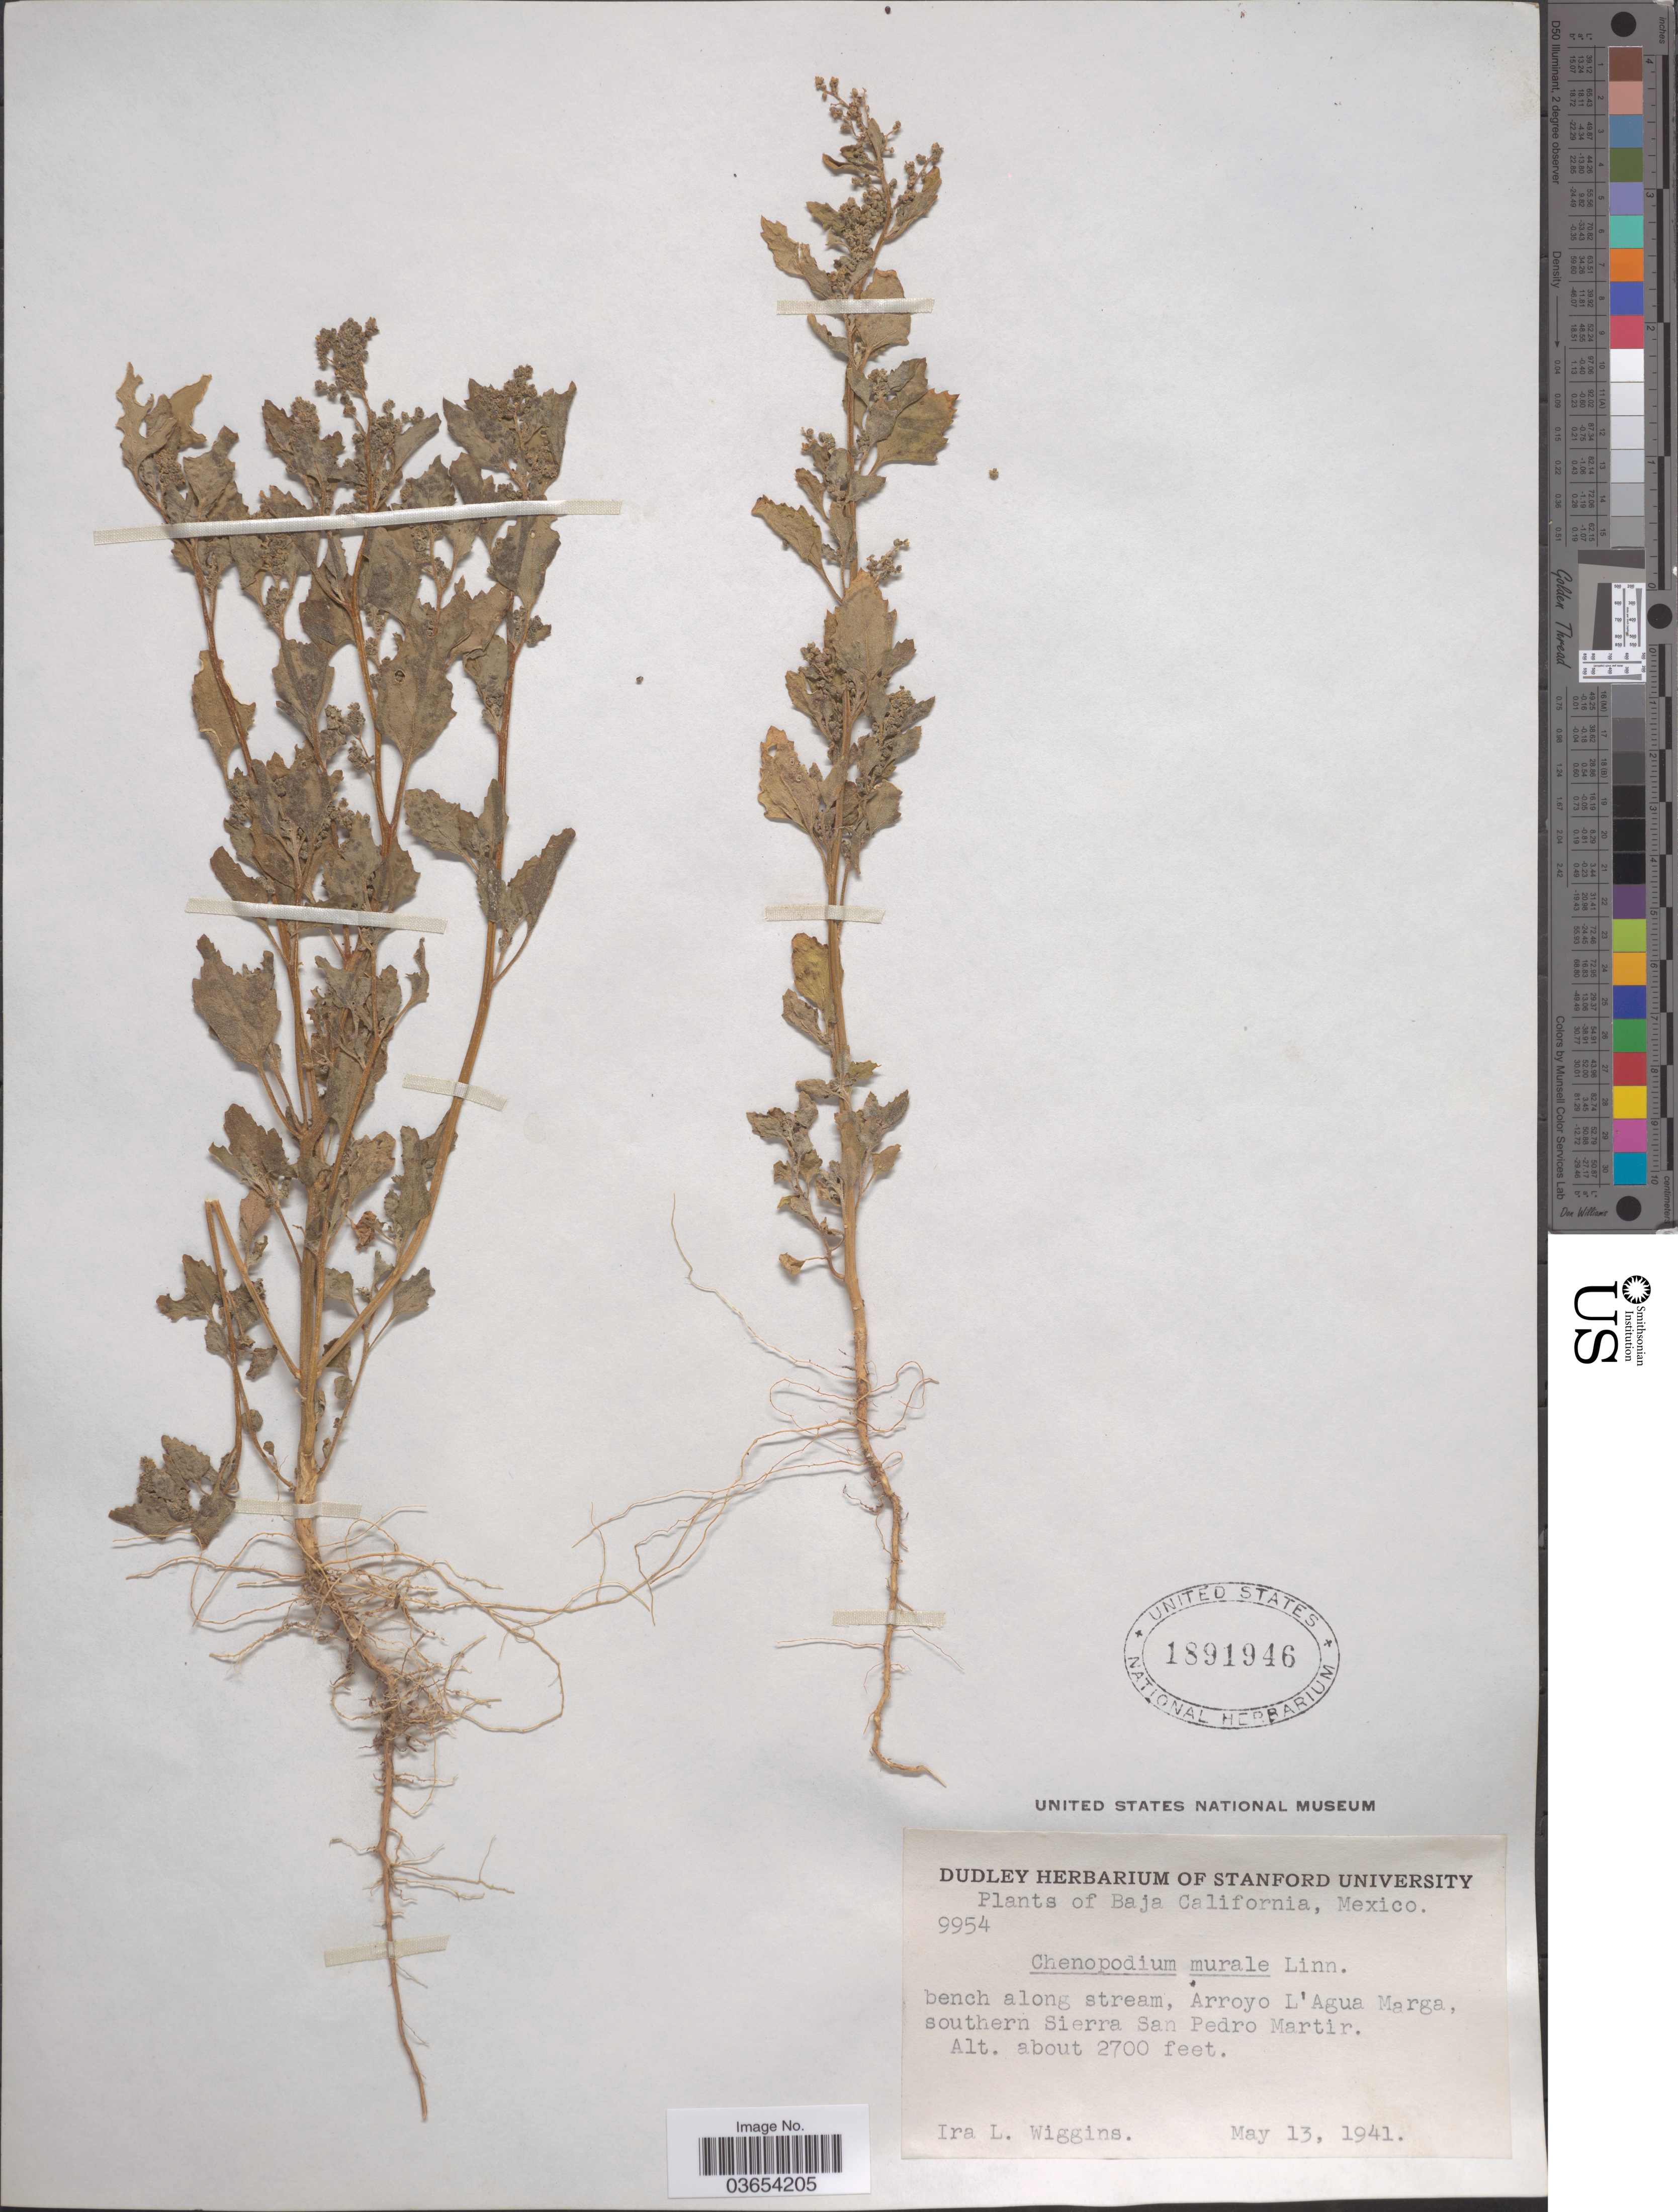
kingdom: Plantae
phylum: Tracheophyta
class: Magnoliopsida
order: Caryophyllales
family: Amaranthaceae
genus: Chenopodium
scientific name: Chenopodium murale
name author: L.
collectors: I. L. Wiggins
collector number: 9954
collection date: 1941-05-13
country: Mexico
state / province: Baja California Norte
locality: Arroyo L'Agua Marga, southern Sierra San Pedro Martir.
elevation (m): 823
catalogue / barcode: US 1891946